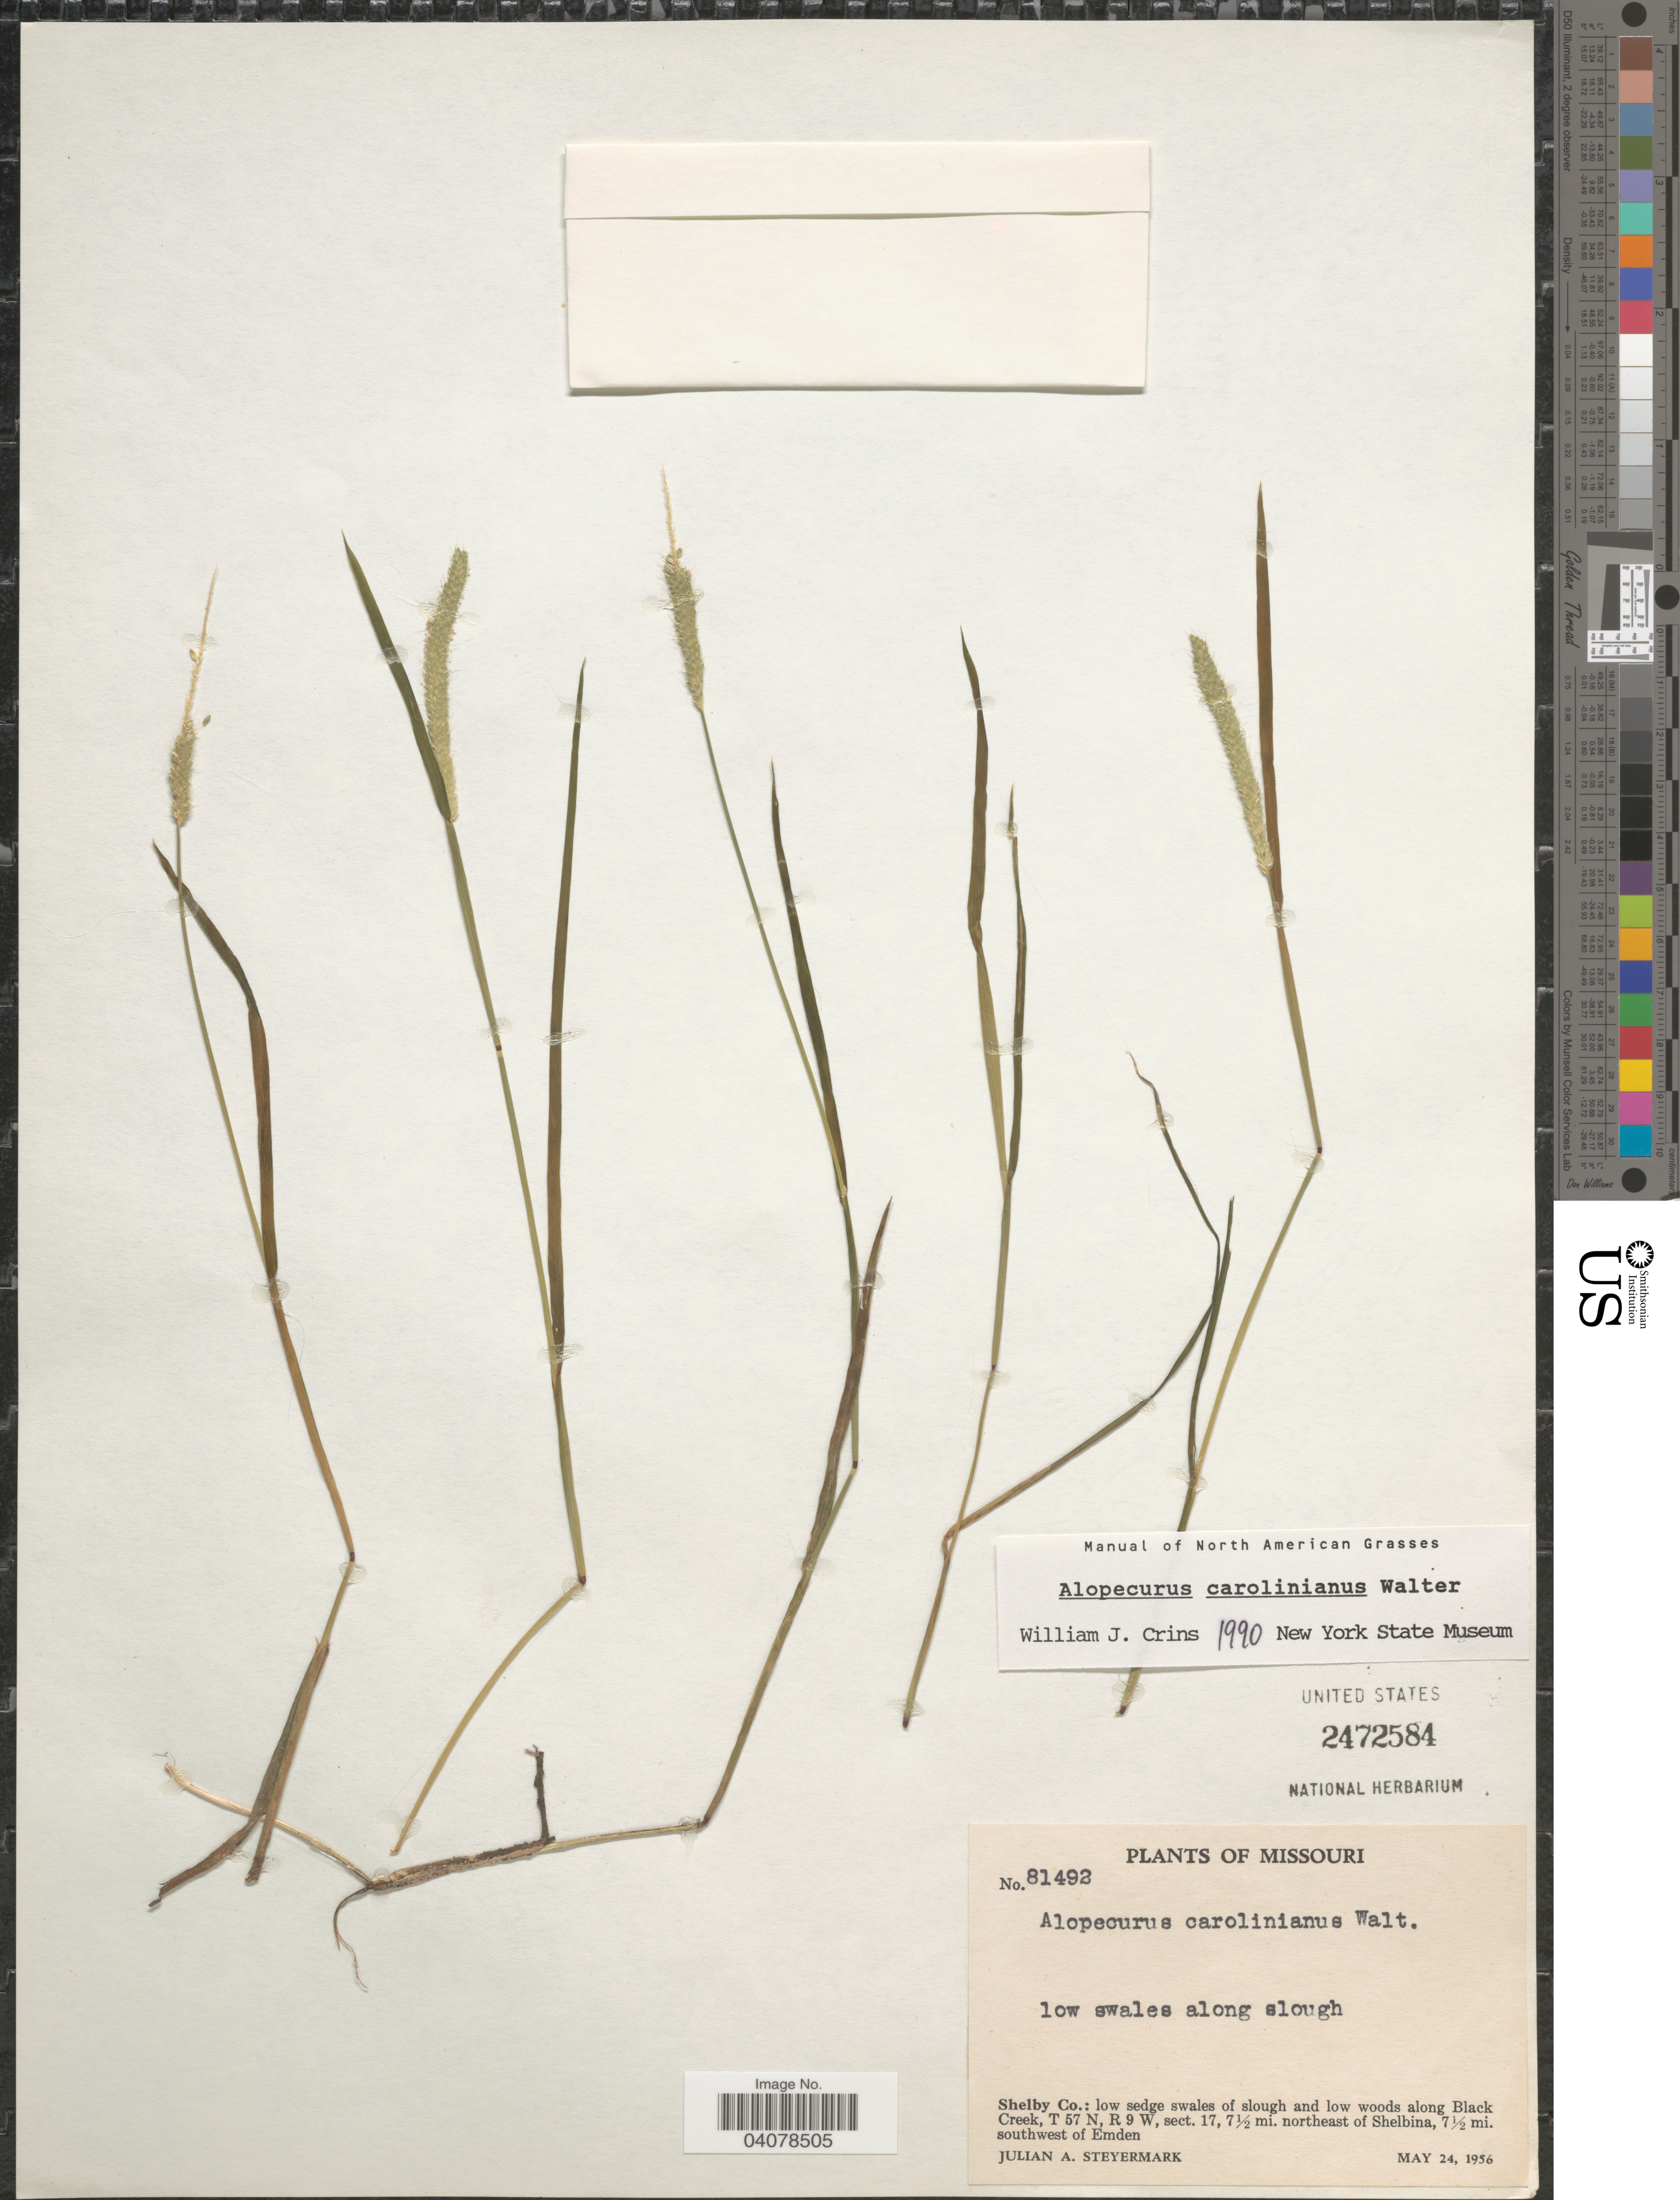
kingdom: Plantae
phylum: Tracheophyta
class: Liliopsida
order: Poales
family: Poaceae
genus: Alopecurus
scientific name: Alopecurus aequalis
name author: Sobol.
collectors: J. Steyermark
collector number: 81492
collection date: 1956-05-24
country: United States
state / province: Missouri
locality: Low swales along slough. Shelby Co.: low sedge swales of slough and low woods along Black Creek, T 57 N, R 9 W, sect. 17, 7 1/2 mi. northeast of Shelbina, 7 1/2 mi. southwest of Emden.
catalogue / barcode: US 2472584